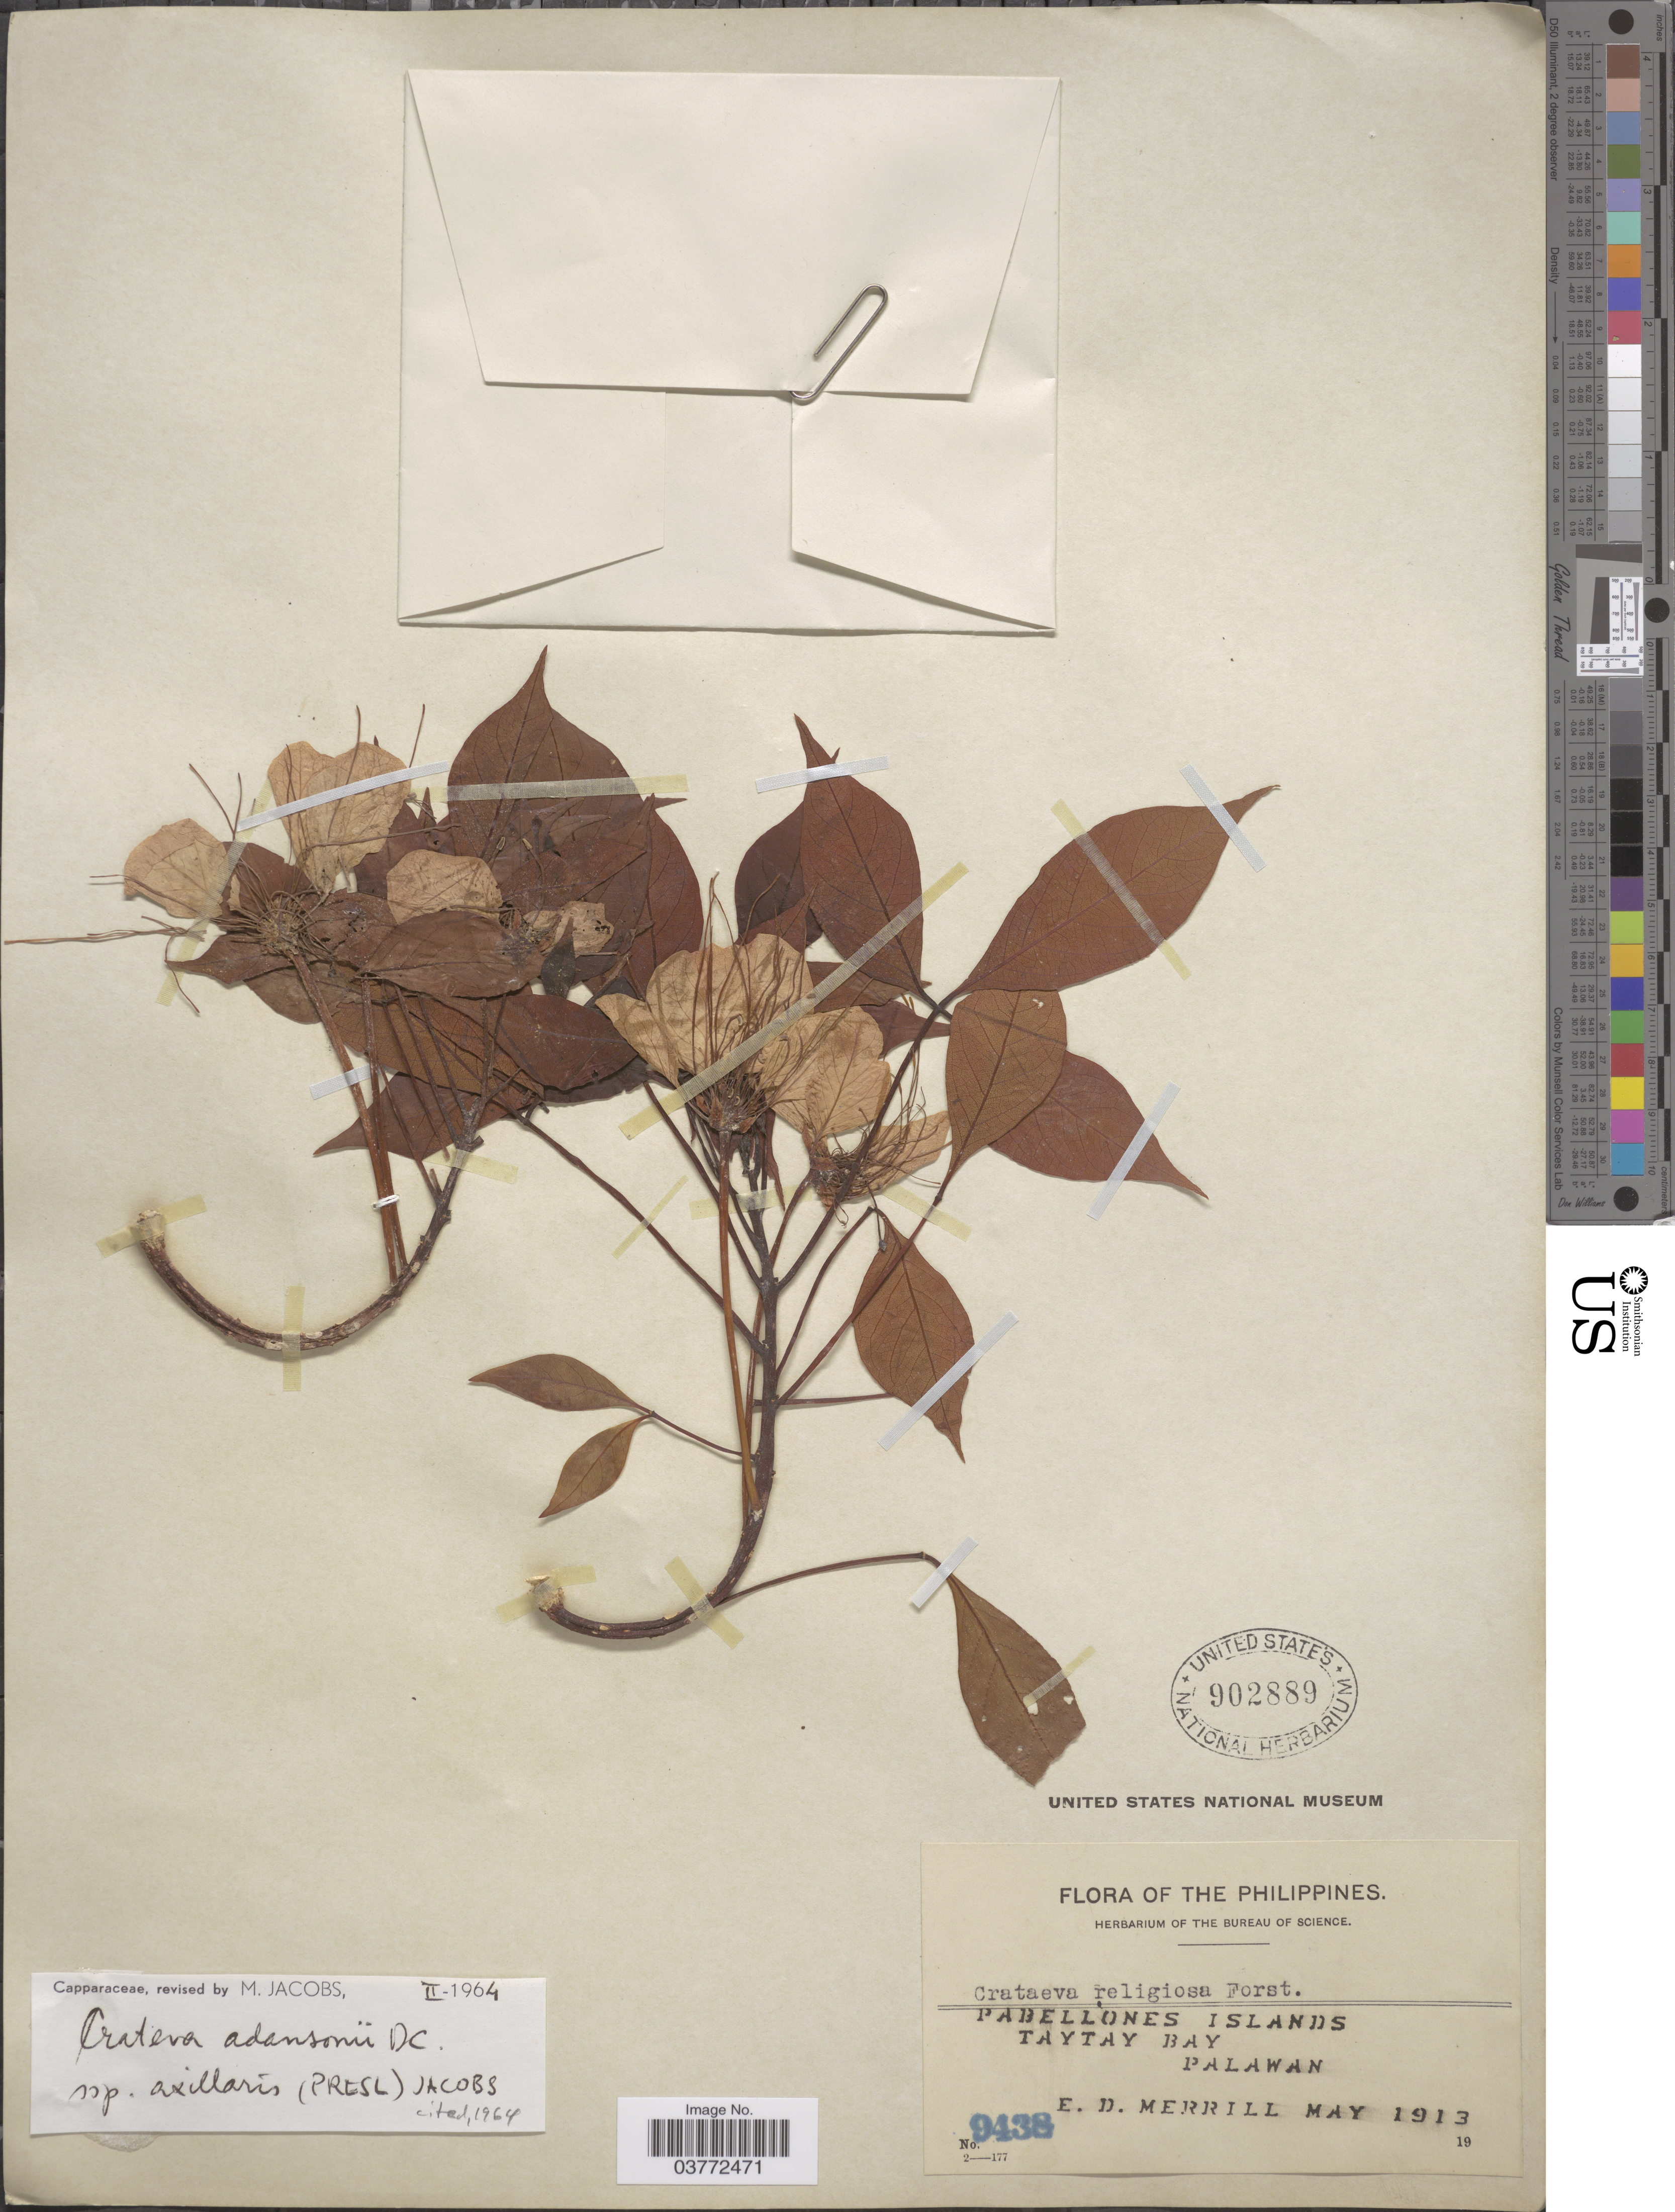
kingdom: Plantae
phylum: Tracheophyta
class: Magnoliopsida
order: Brassicales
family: Capparaceae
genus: Crateva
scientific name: Crateva adansonii subsp. axillaris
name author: (C. Presl) Jacobs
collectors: E. D. Merrill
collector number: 9438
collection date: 1913-05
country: Philippines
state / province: Mimaropa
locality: Pabellones Islands. Taytay Bay, Palawan.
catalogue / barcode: US 902889